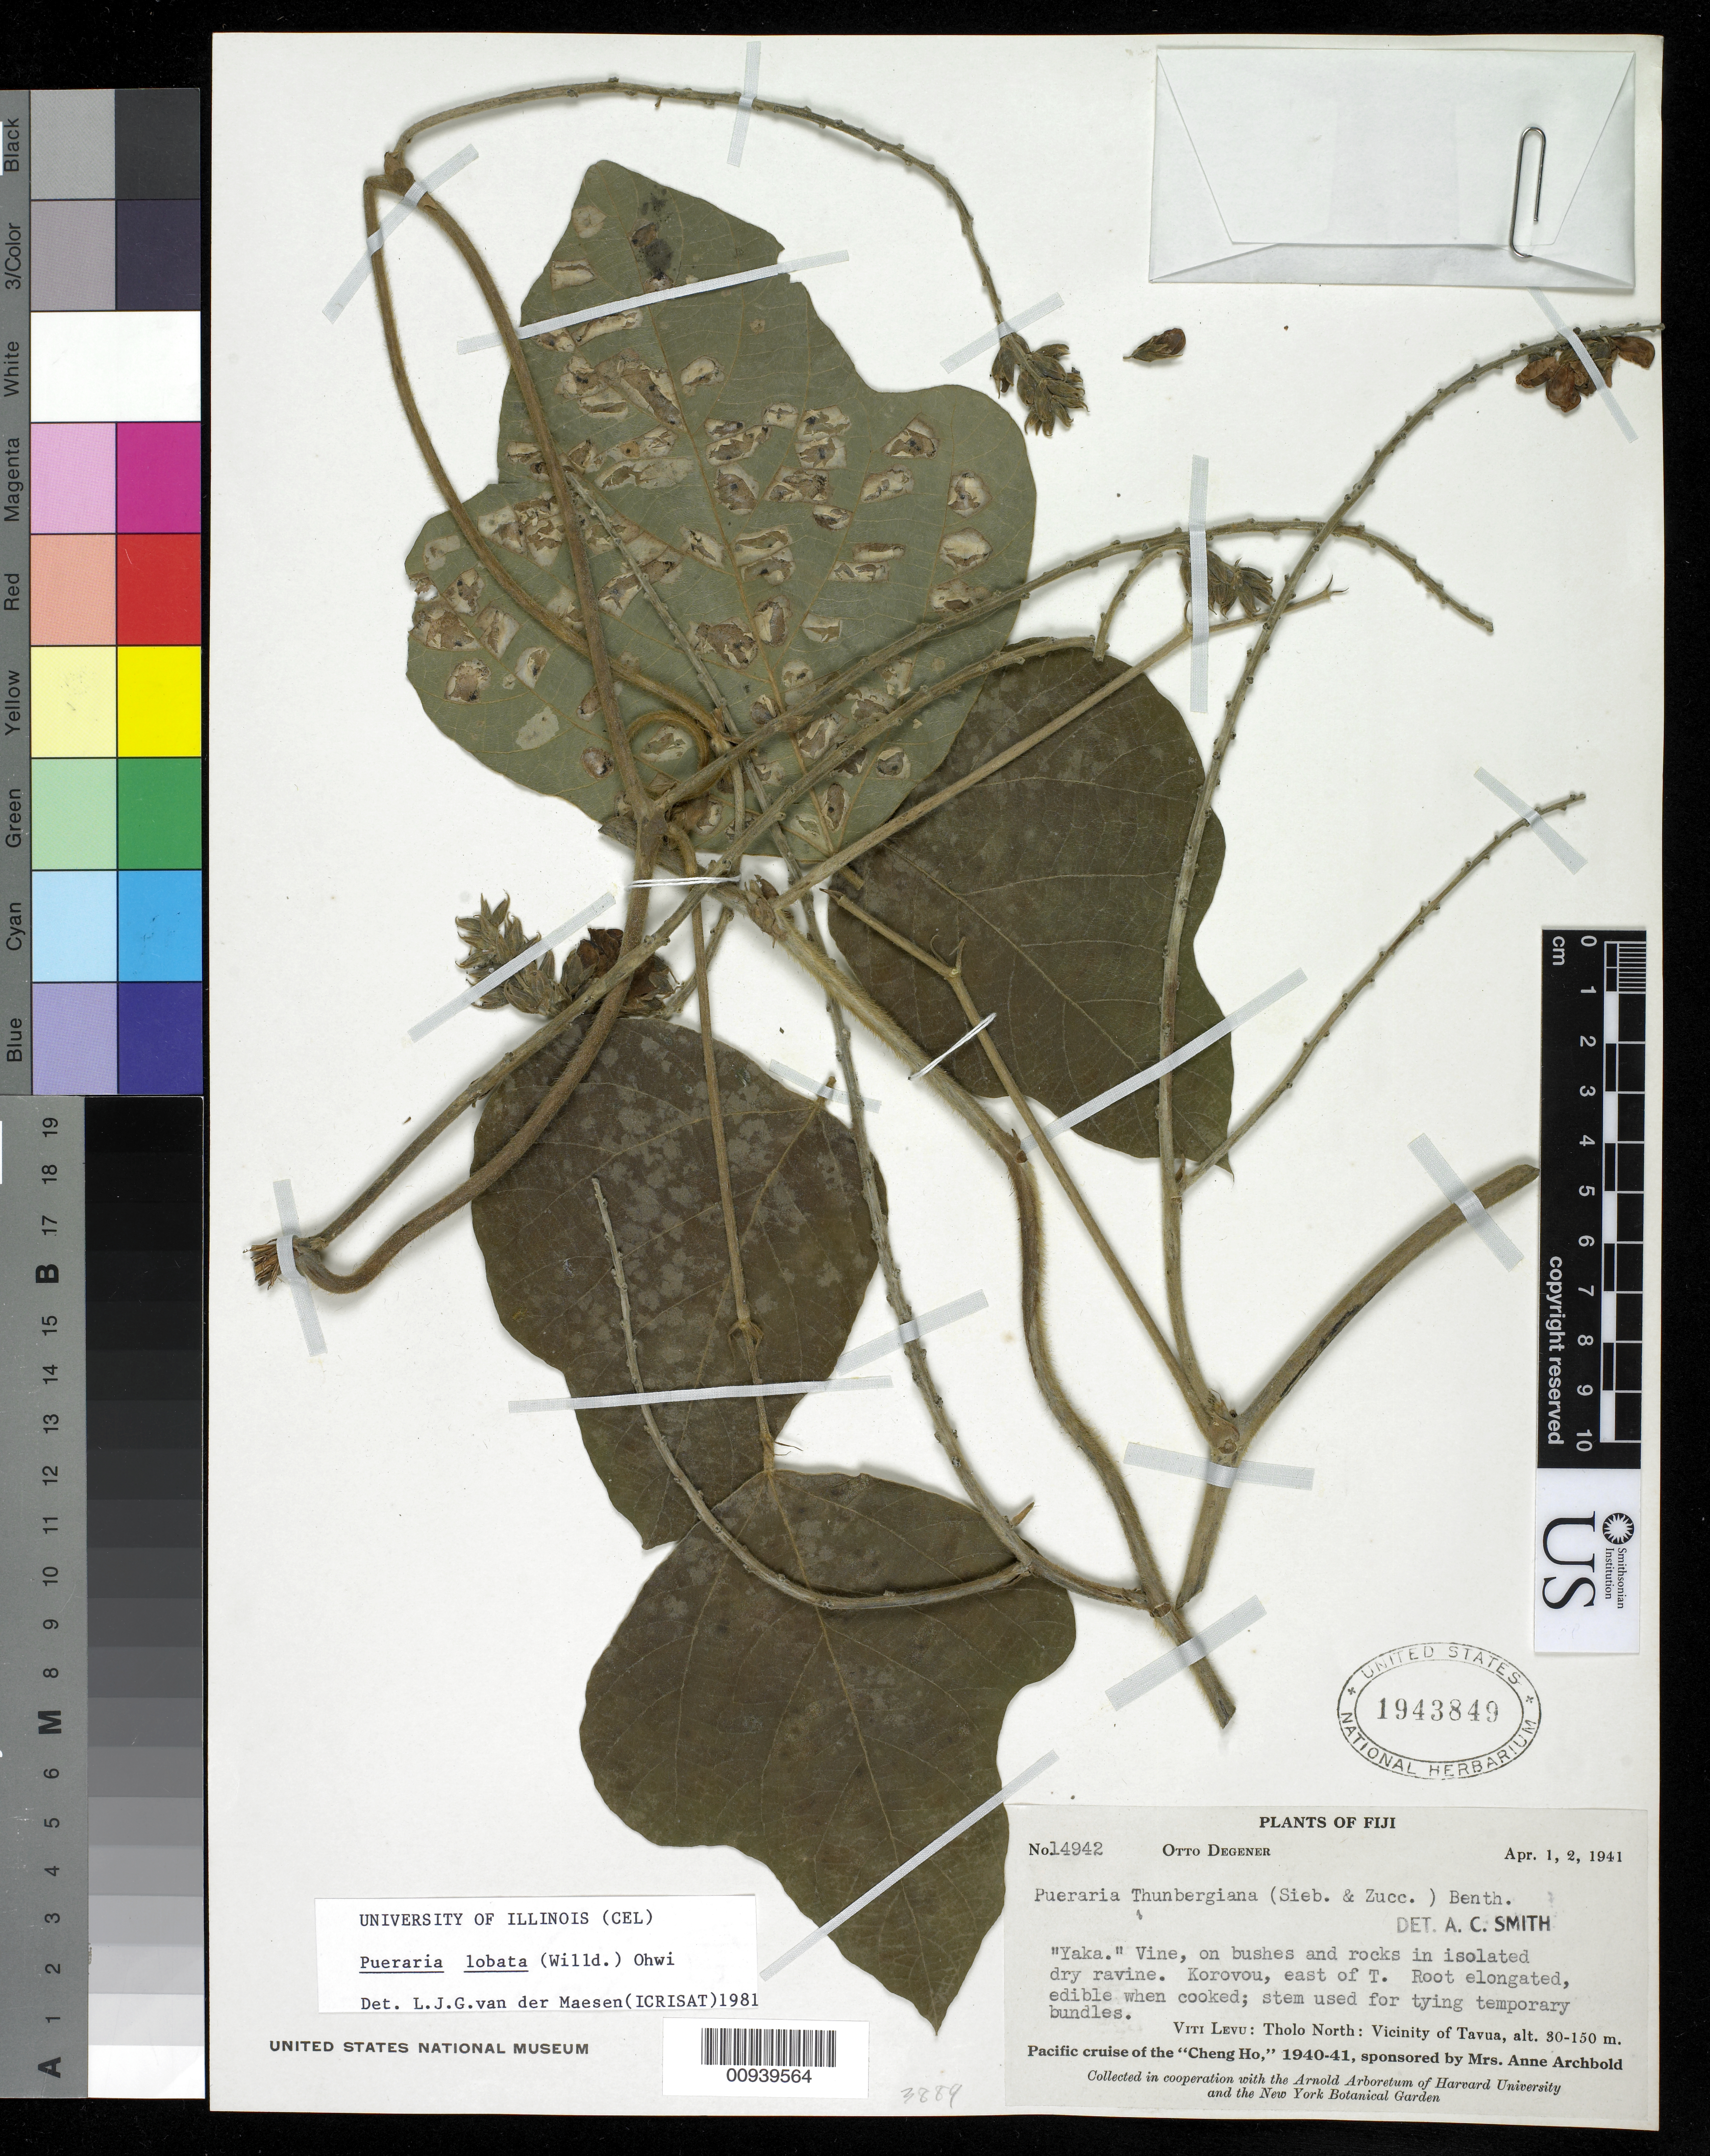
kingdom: Plantae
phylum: Tracheophyta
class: Magnoliopsida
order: Fabales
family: Fabaceae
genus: Pueraria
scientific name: Pueraria lobata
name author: (Willd.) Ohwi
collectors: O. Degener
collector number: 14942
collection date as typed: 01 Apr 1941 to 02 Apr 1941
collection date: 1941-04-01/1941-04-02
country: Fiji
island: Viti Levu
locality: Tholo North: Vicinity of Tavua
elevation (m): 30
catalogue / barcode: US 1943849